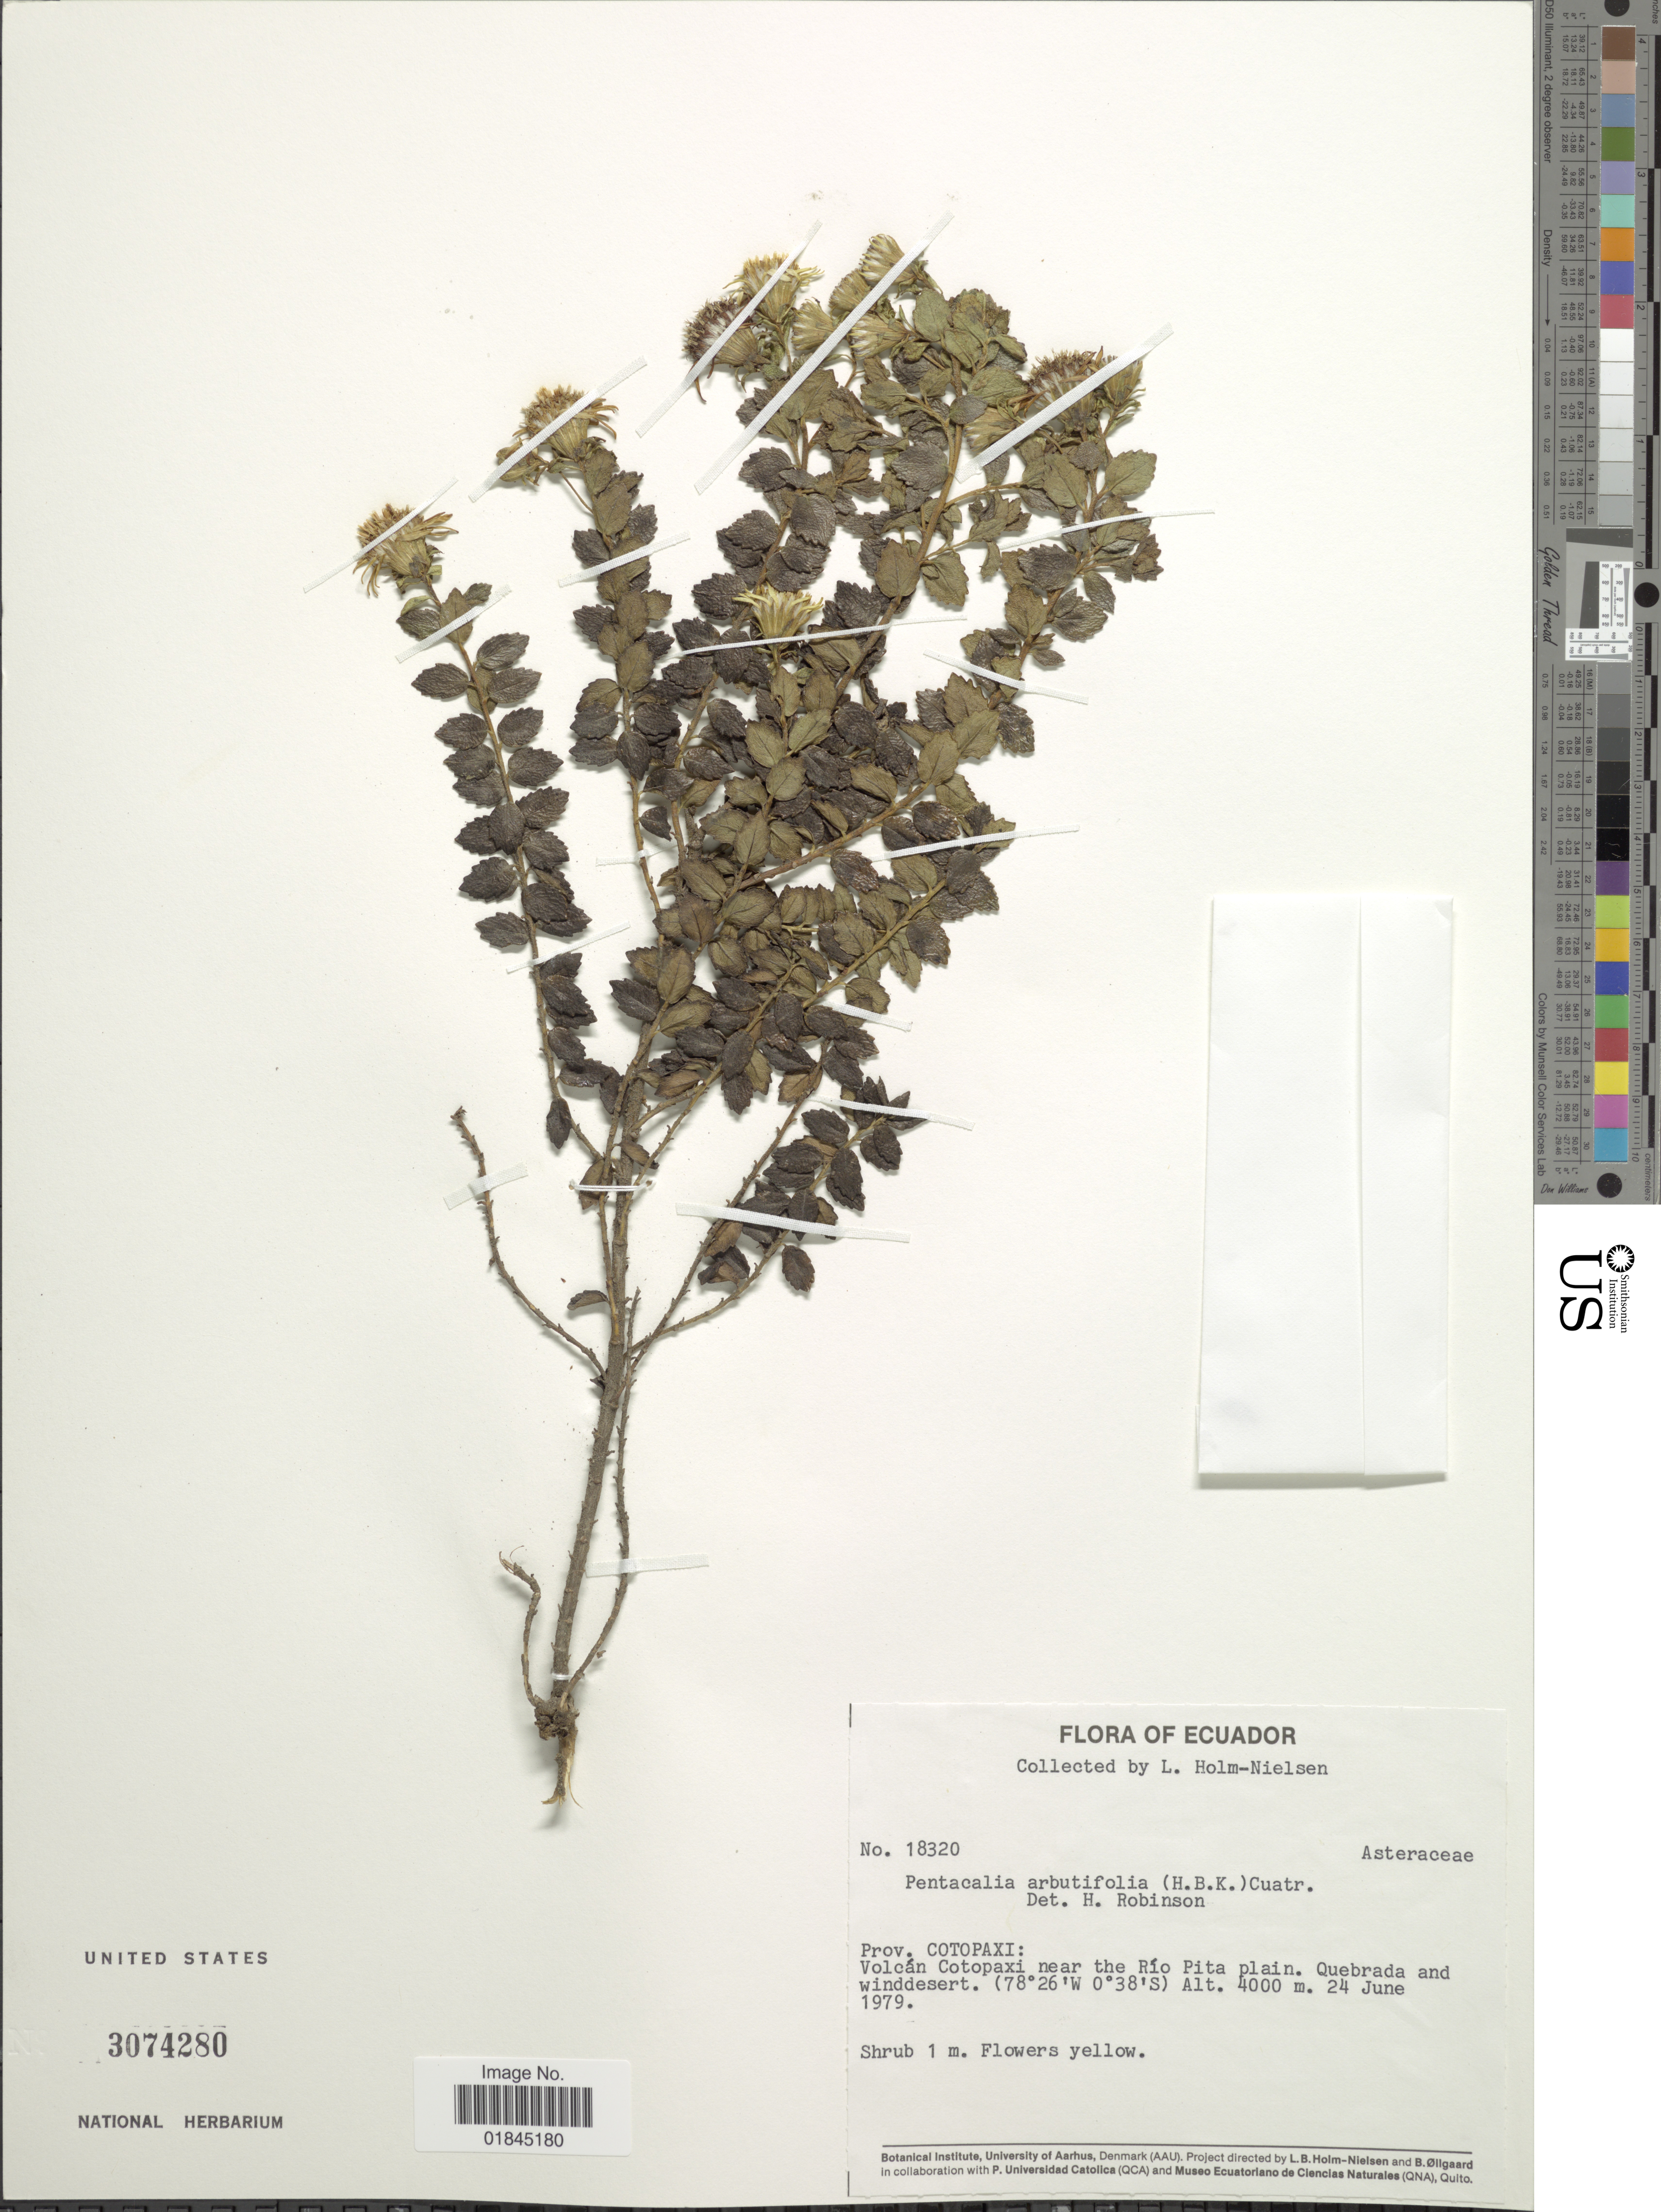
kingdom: Plantae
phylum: Tracheophyta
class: Magnoliopsida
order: Asterales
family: Asteraceae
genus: Pentacalia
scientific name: Pentacalia arbutifolia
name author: (Kunth) Cuatrec.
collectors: L. B. Holm-Nielsen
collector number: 18320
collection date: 1979-06-24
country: Ecuador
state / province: Cotopaxi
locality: Prov. Cotopaxi: Volcán Cotopaxi near the Río Pita plain. Quebrada and winddesert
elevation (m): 4000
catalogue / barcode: US 3074280